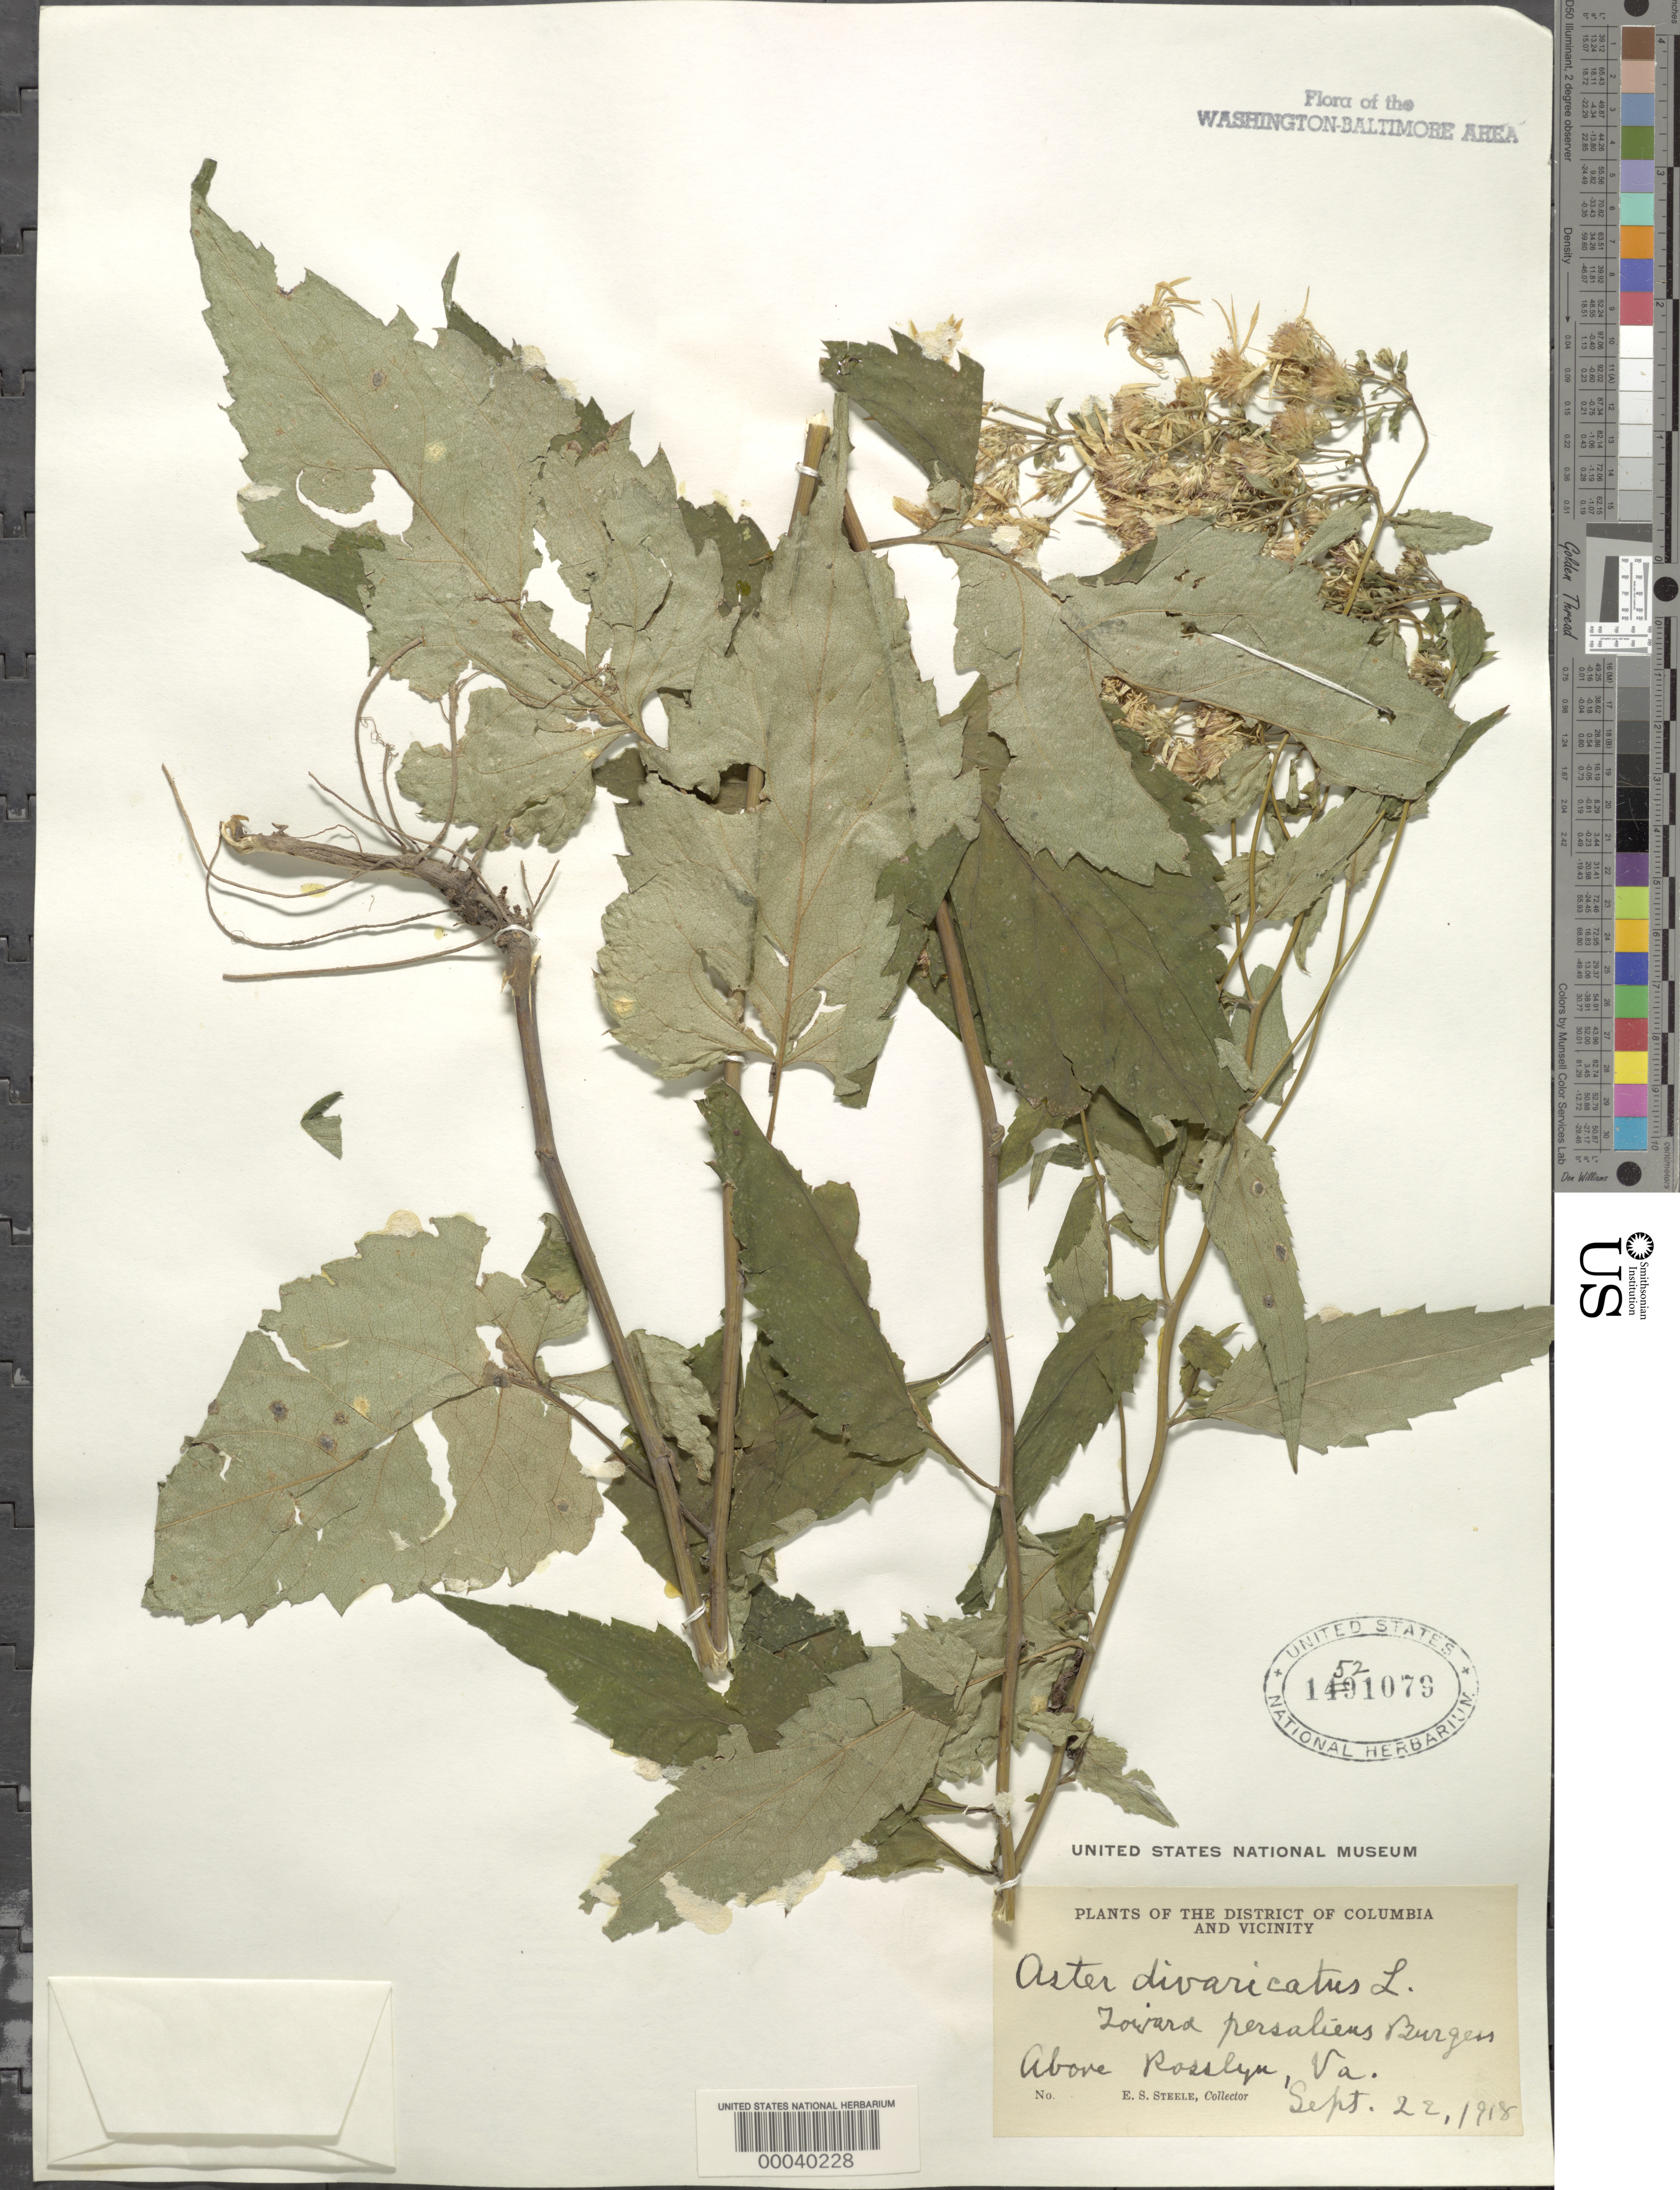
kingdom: Plantae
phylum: Tracheophyta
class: Magnoliopsida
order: Asterales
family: Asteraceae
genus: Eurybia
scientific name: Eurybia divaricata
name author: (L.) G.L. Nesom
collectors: E. Steele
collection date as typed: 22 Sep 1918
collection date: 1918-09-22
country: United States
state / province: Virginia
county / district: Arlington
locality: Above Rosslyn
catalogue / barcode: US 1521079